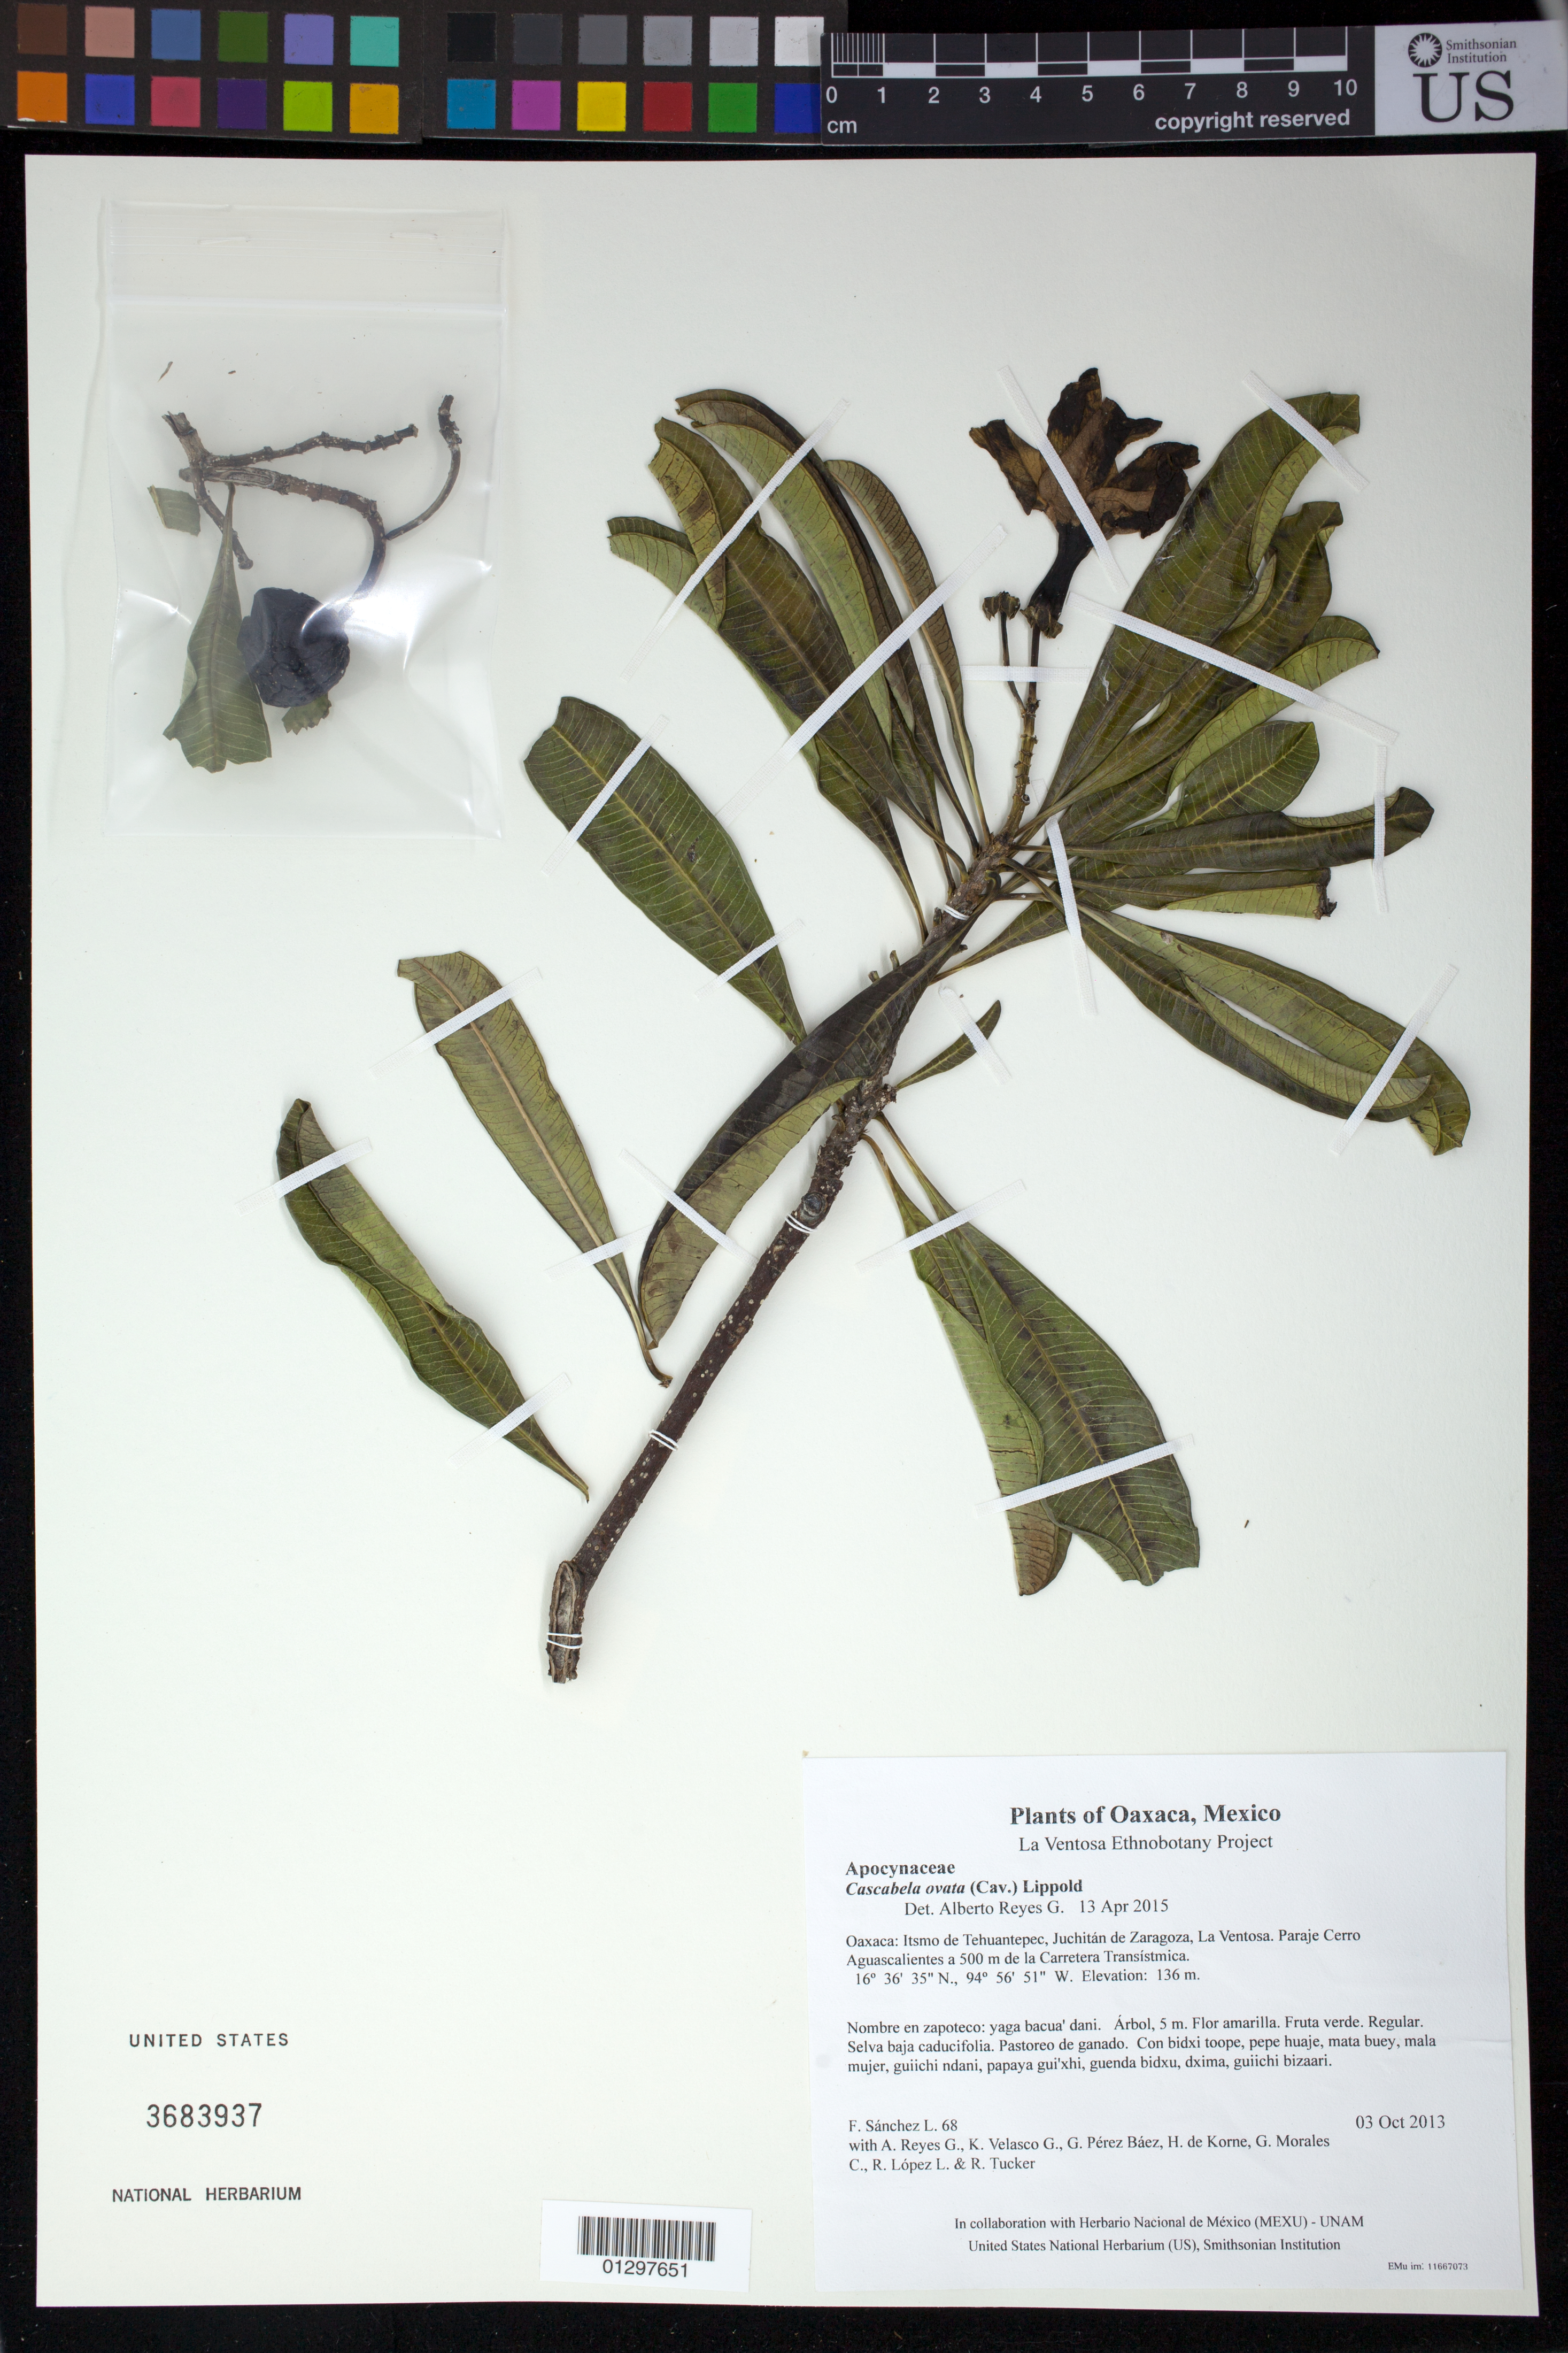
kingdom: Plantae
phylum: Tracheophyta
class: Magnoliopsida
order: Gentianales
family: Apocynaceae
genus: Thevetia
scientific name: Thevetia ovata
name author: (Cav.) A. DC.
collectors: F. Sánchez L., A. Reyes G., K. Velasco G., G. Pérez Báez, H. de Korne, G. Morales C., R. López L. & R. Tucker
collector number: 68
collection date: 2013-10-03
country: Mexico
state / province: Oaxaca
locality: Itsmo de Tehuantepec, Juchitán de Zaragoza, La Ventosa. Paraje Cerro Aguascalientes a 500 m de la Carretera Transístmica.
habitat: Selva baja caducifolia. Pastoreo de ganado.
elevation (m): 136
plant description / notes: JEBOT, MEXU, SERO, SIPI, US; Bacuá gui´xhi. 5 m. Guie' naguchi. Cuaananaxhi naga'. Nuu.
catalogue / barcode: US 3683937